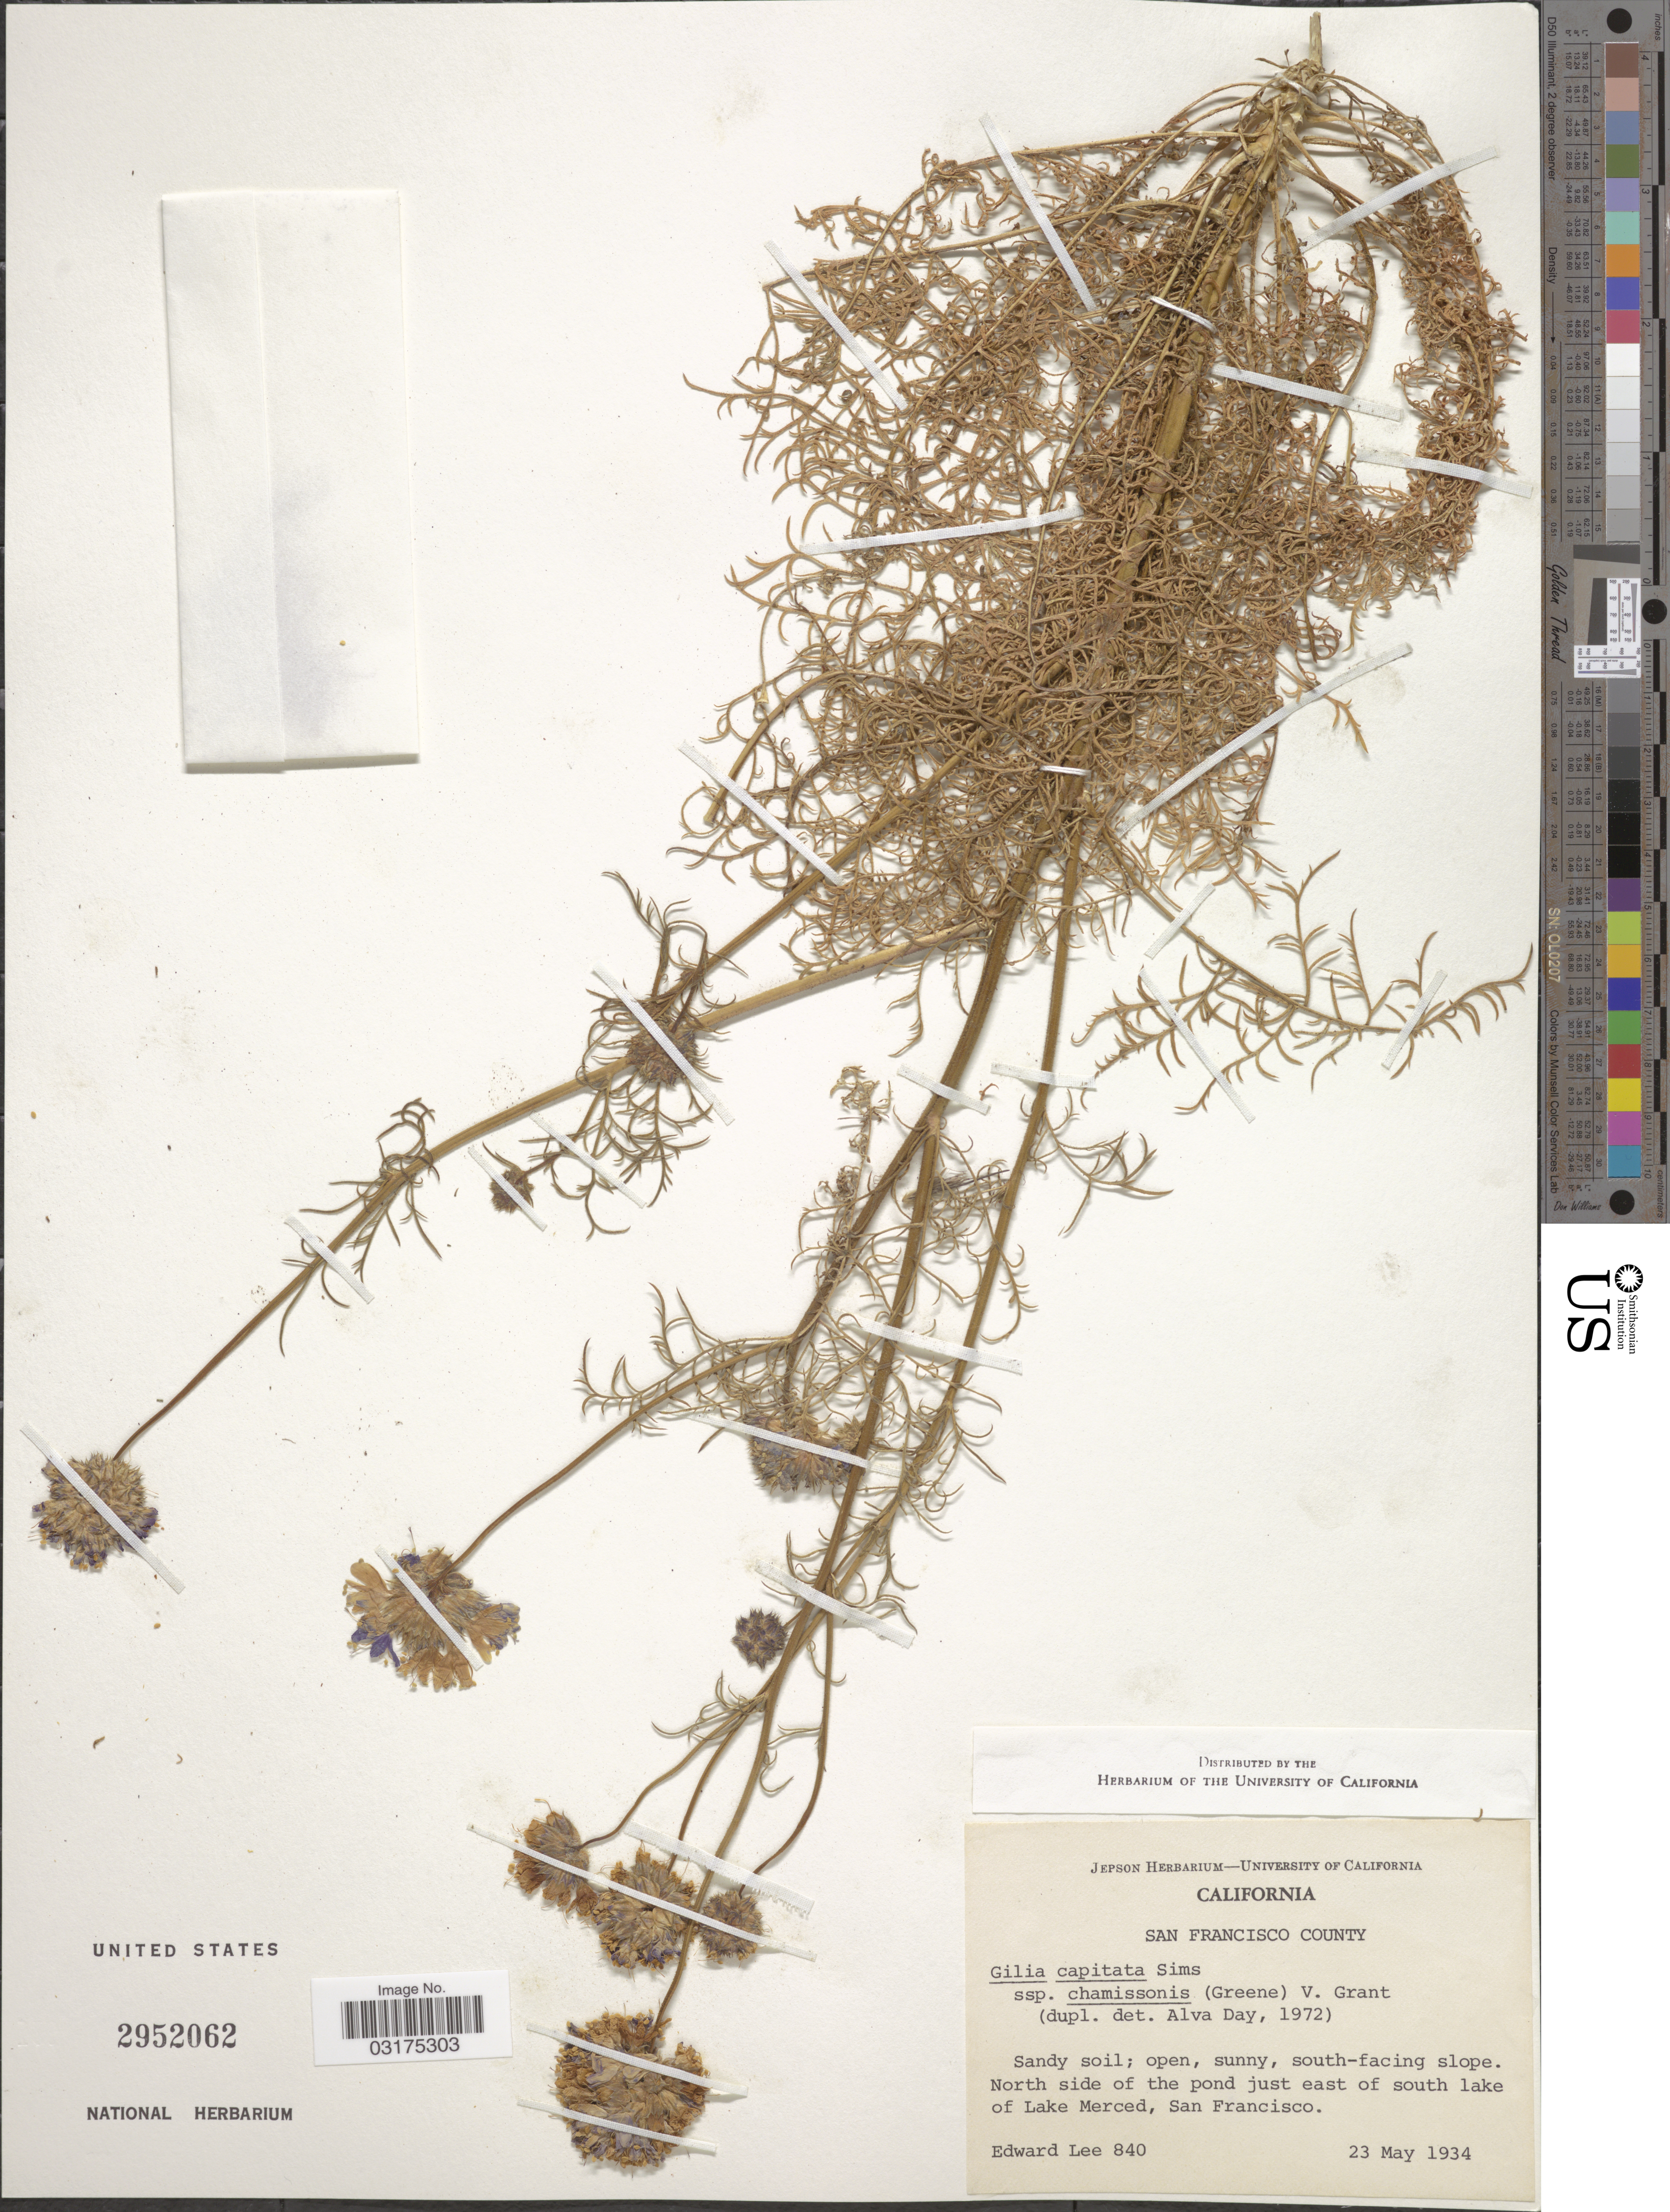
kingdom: Plantae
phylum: Tracheophyta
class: Magnoliopsida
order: Ericales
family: Polemoniaceae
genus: Gilia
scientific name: Gilia capitata subsp. chamissonis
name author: (Greene) V.E. Grant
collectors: E. Lee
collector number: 840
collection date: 1934-05-23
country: United States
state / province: California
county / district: San Francisco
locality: San Francisco County, Sandy soil; open, sunny, south-facing slope, North side of the pond just east of south lake of Lake Merced, San Francisco.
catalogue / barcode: US 2952062